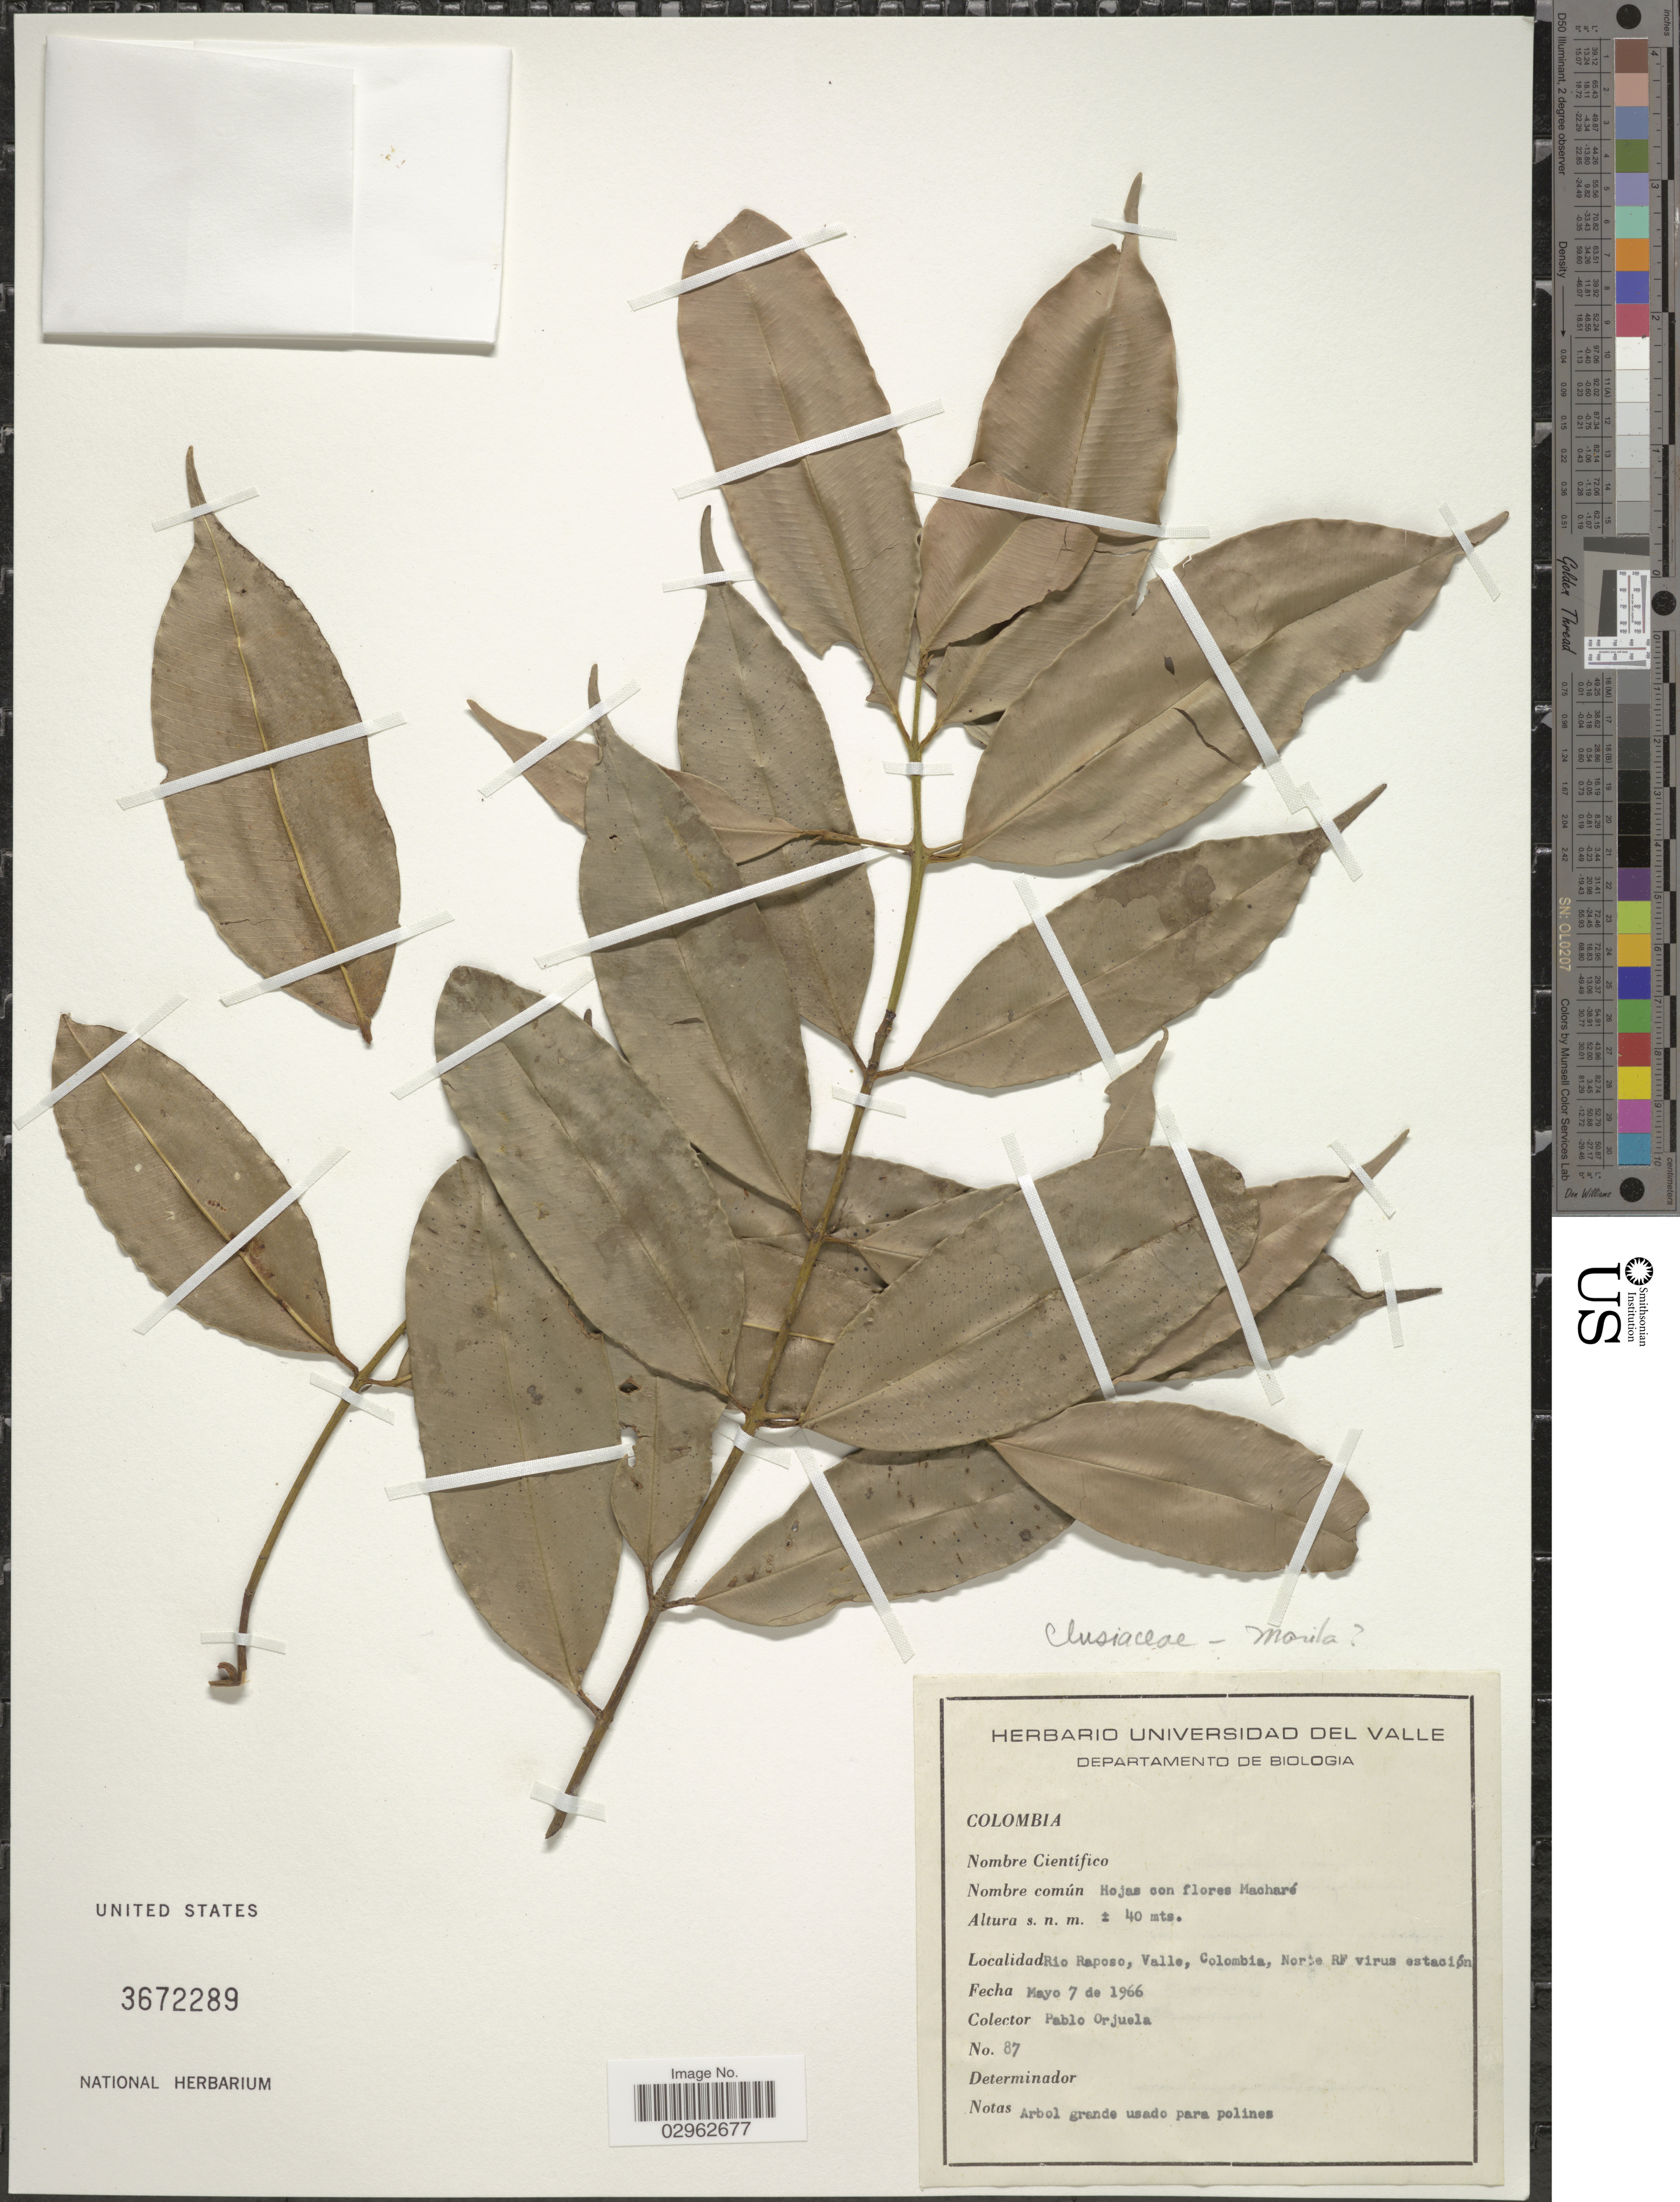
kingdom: Plantae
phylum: Tracheophyta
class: Magnoliopsida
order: Malpighiales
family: Clusiaceae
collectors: P. A. Orjuela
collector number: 87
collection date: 1966-05-07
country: Colombia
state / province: Valle del Cauca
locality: Rio Raposo, Valle, Colombia, Norte RF virus estacíon.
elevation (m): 40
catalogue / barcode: US 3672289